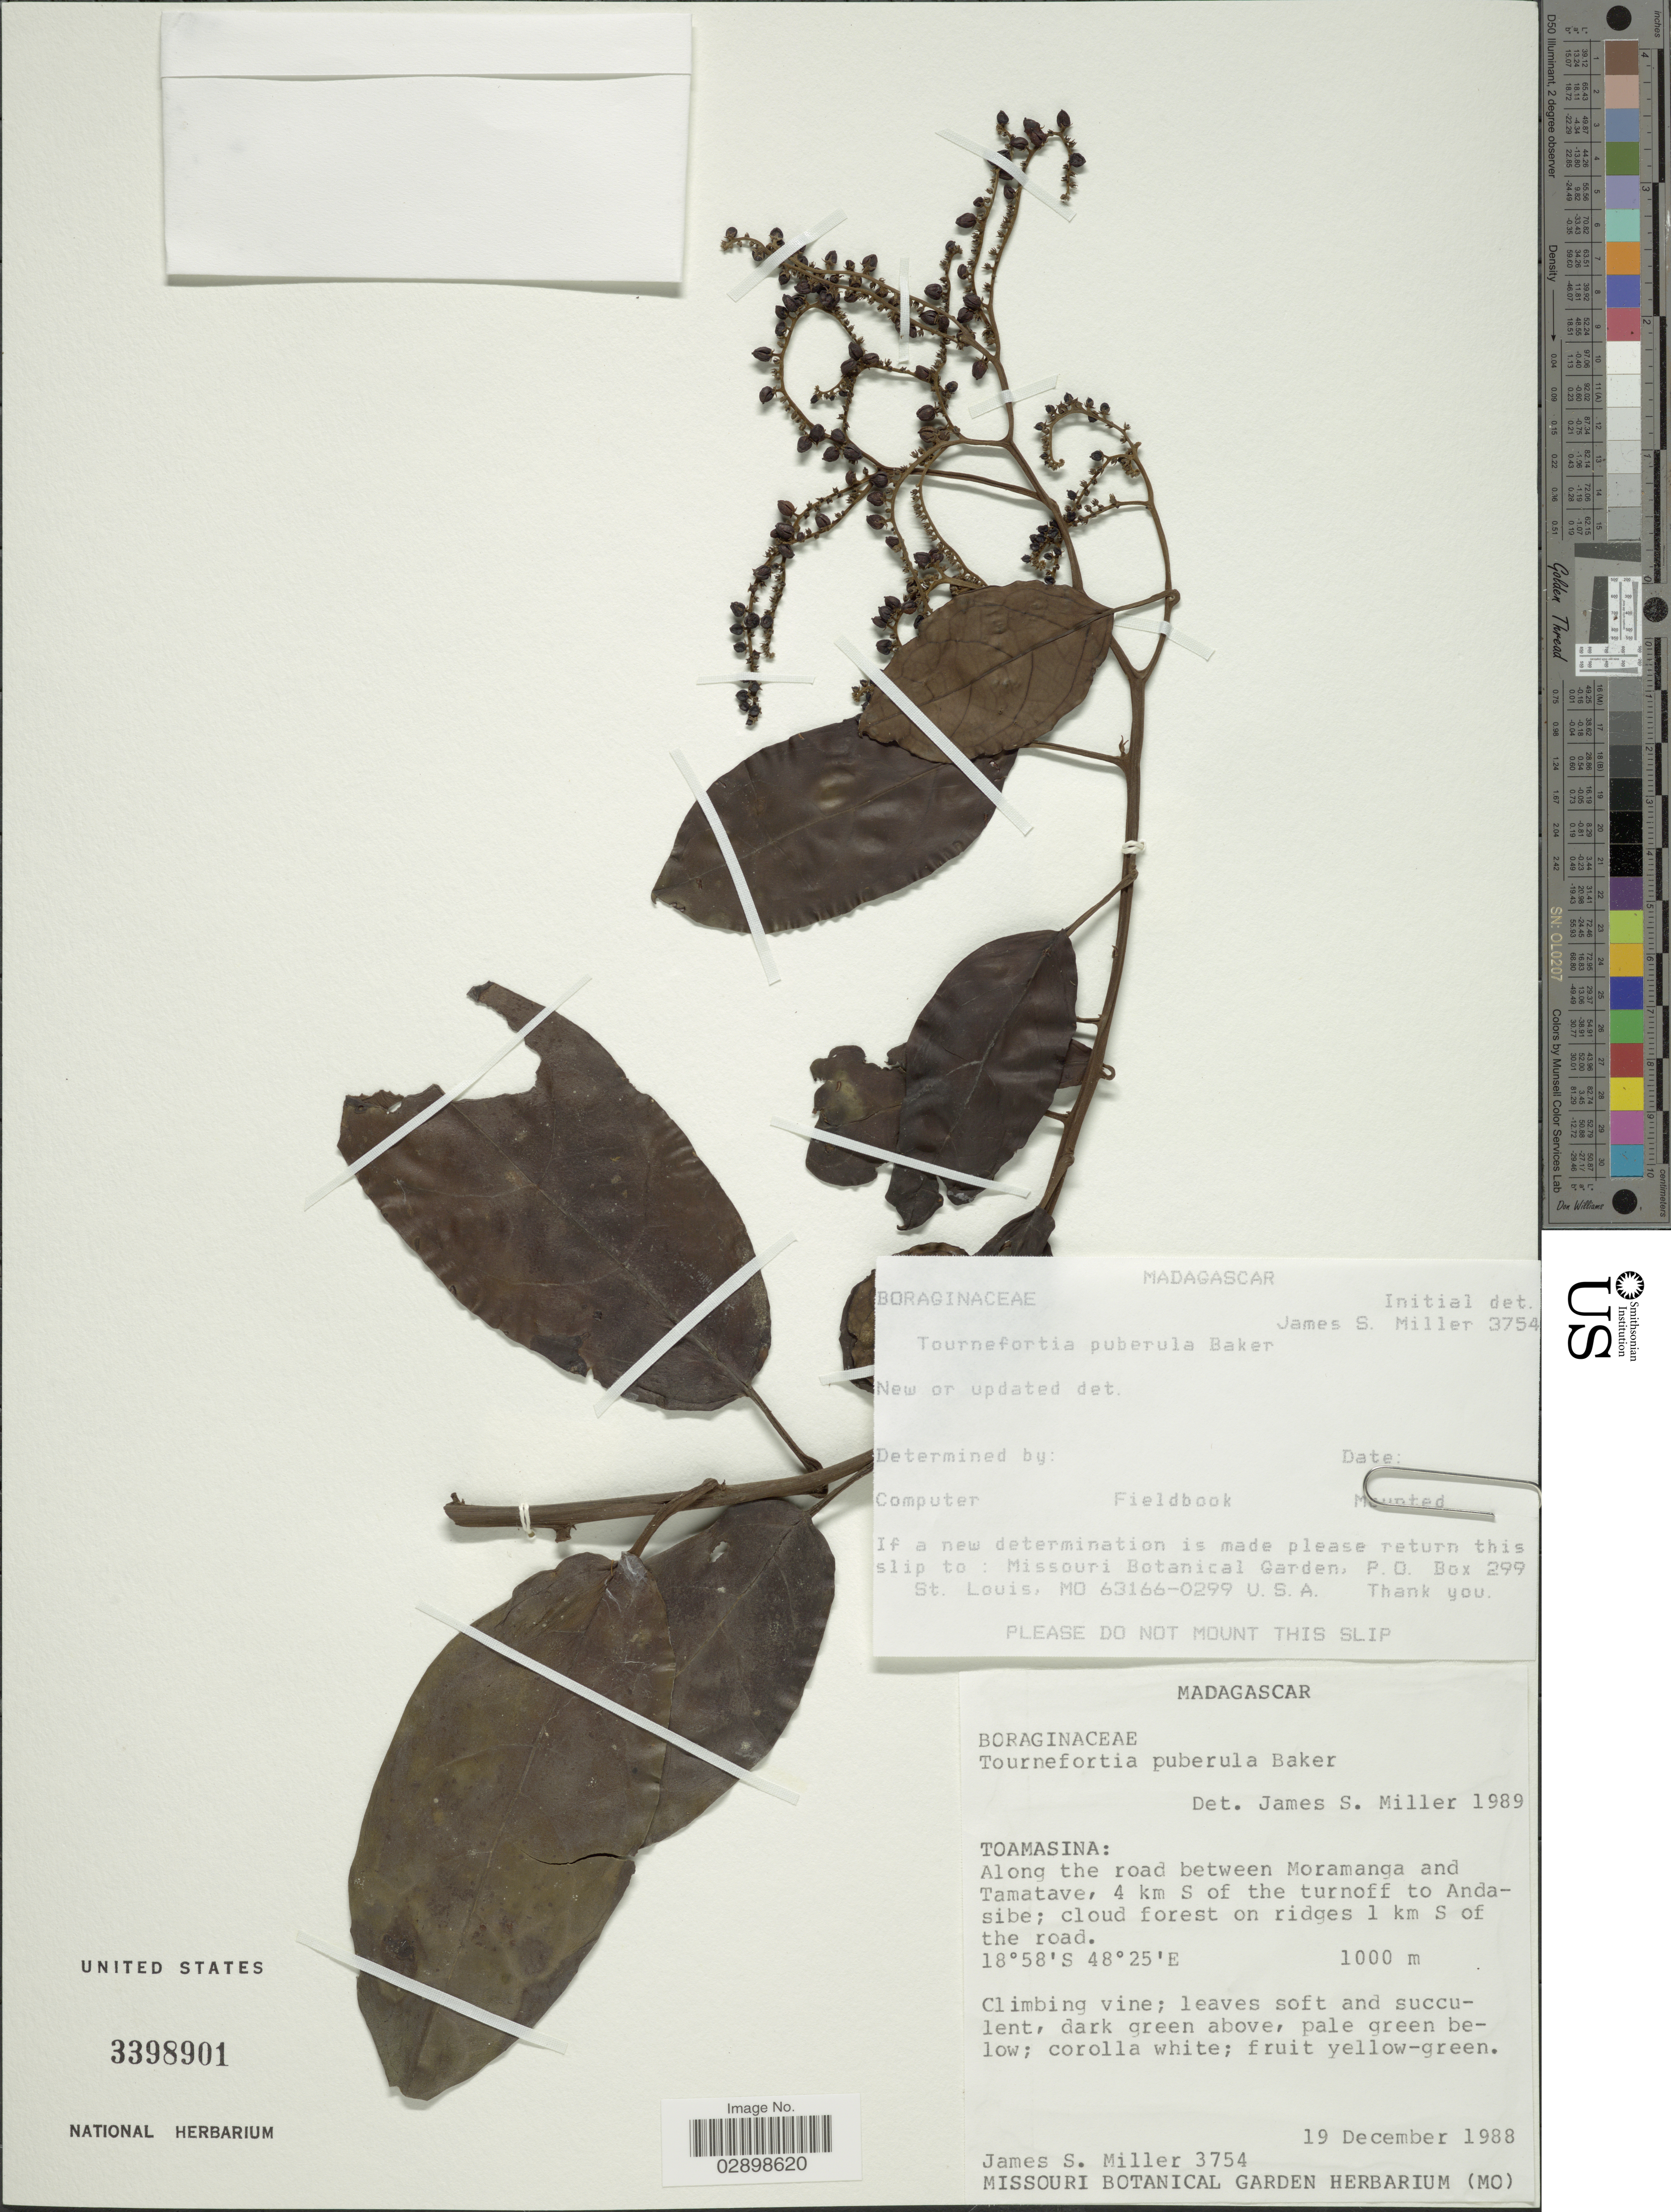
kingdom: Plantae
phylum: Tracheophyta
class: Magnoliopsida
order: Boraginales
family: Heliotropiaceae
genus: Tournefortia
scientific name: Tournefortia puberula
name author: Baker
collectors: J. S. Miller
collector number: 3754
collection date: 1988-12-19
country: Madagascar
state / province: Alaotra Mangoro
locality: Along the road between Moramanga and Tamatave, 4 km s of the turnoff to Andasibe; cloud forest on ridges 1 km S of the road.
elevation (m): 1000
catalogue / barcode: US 3398901